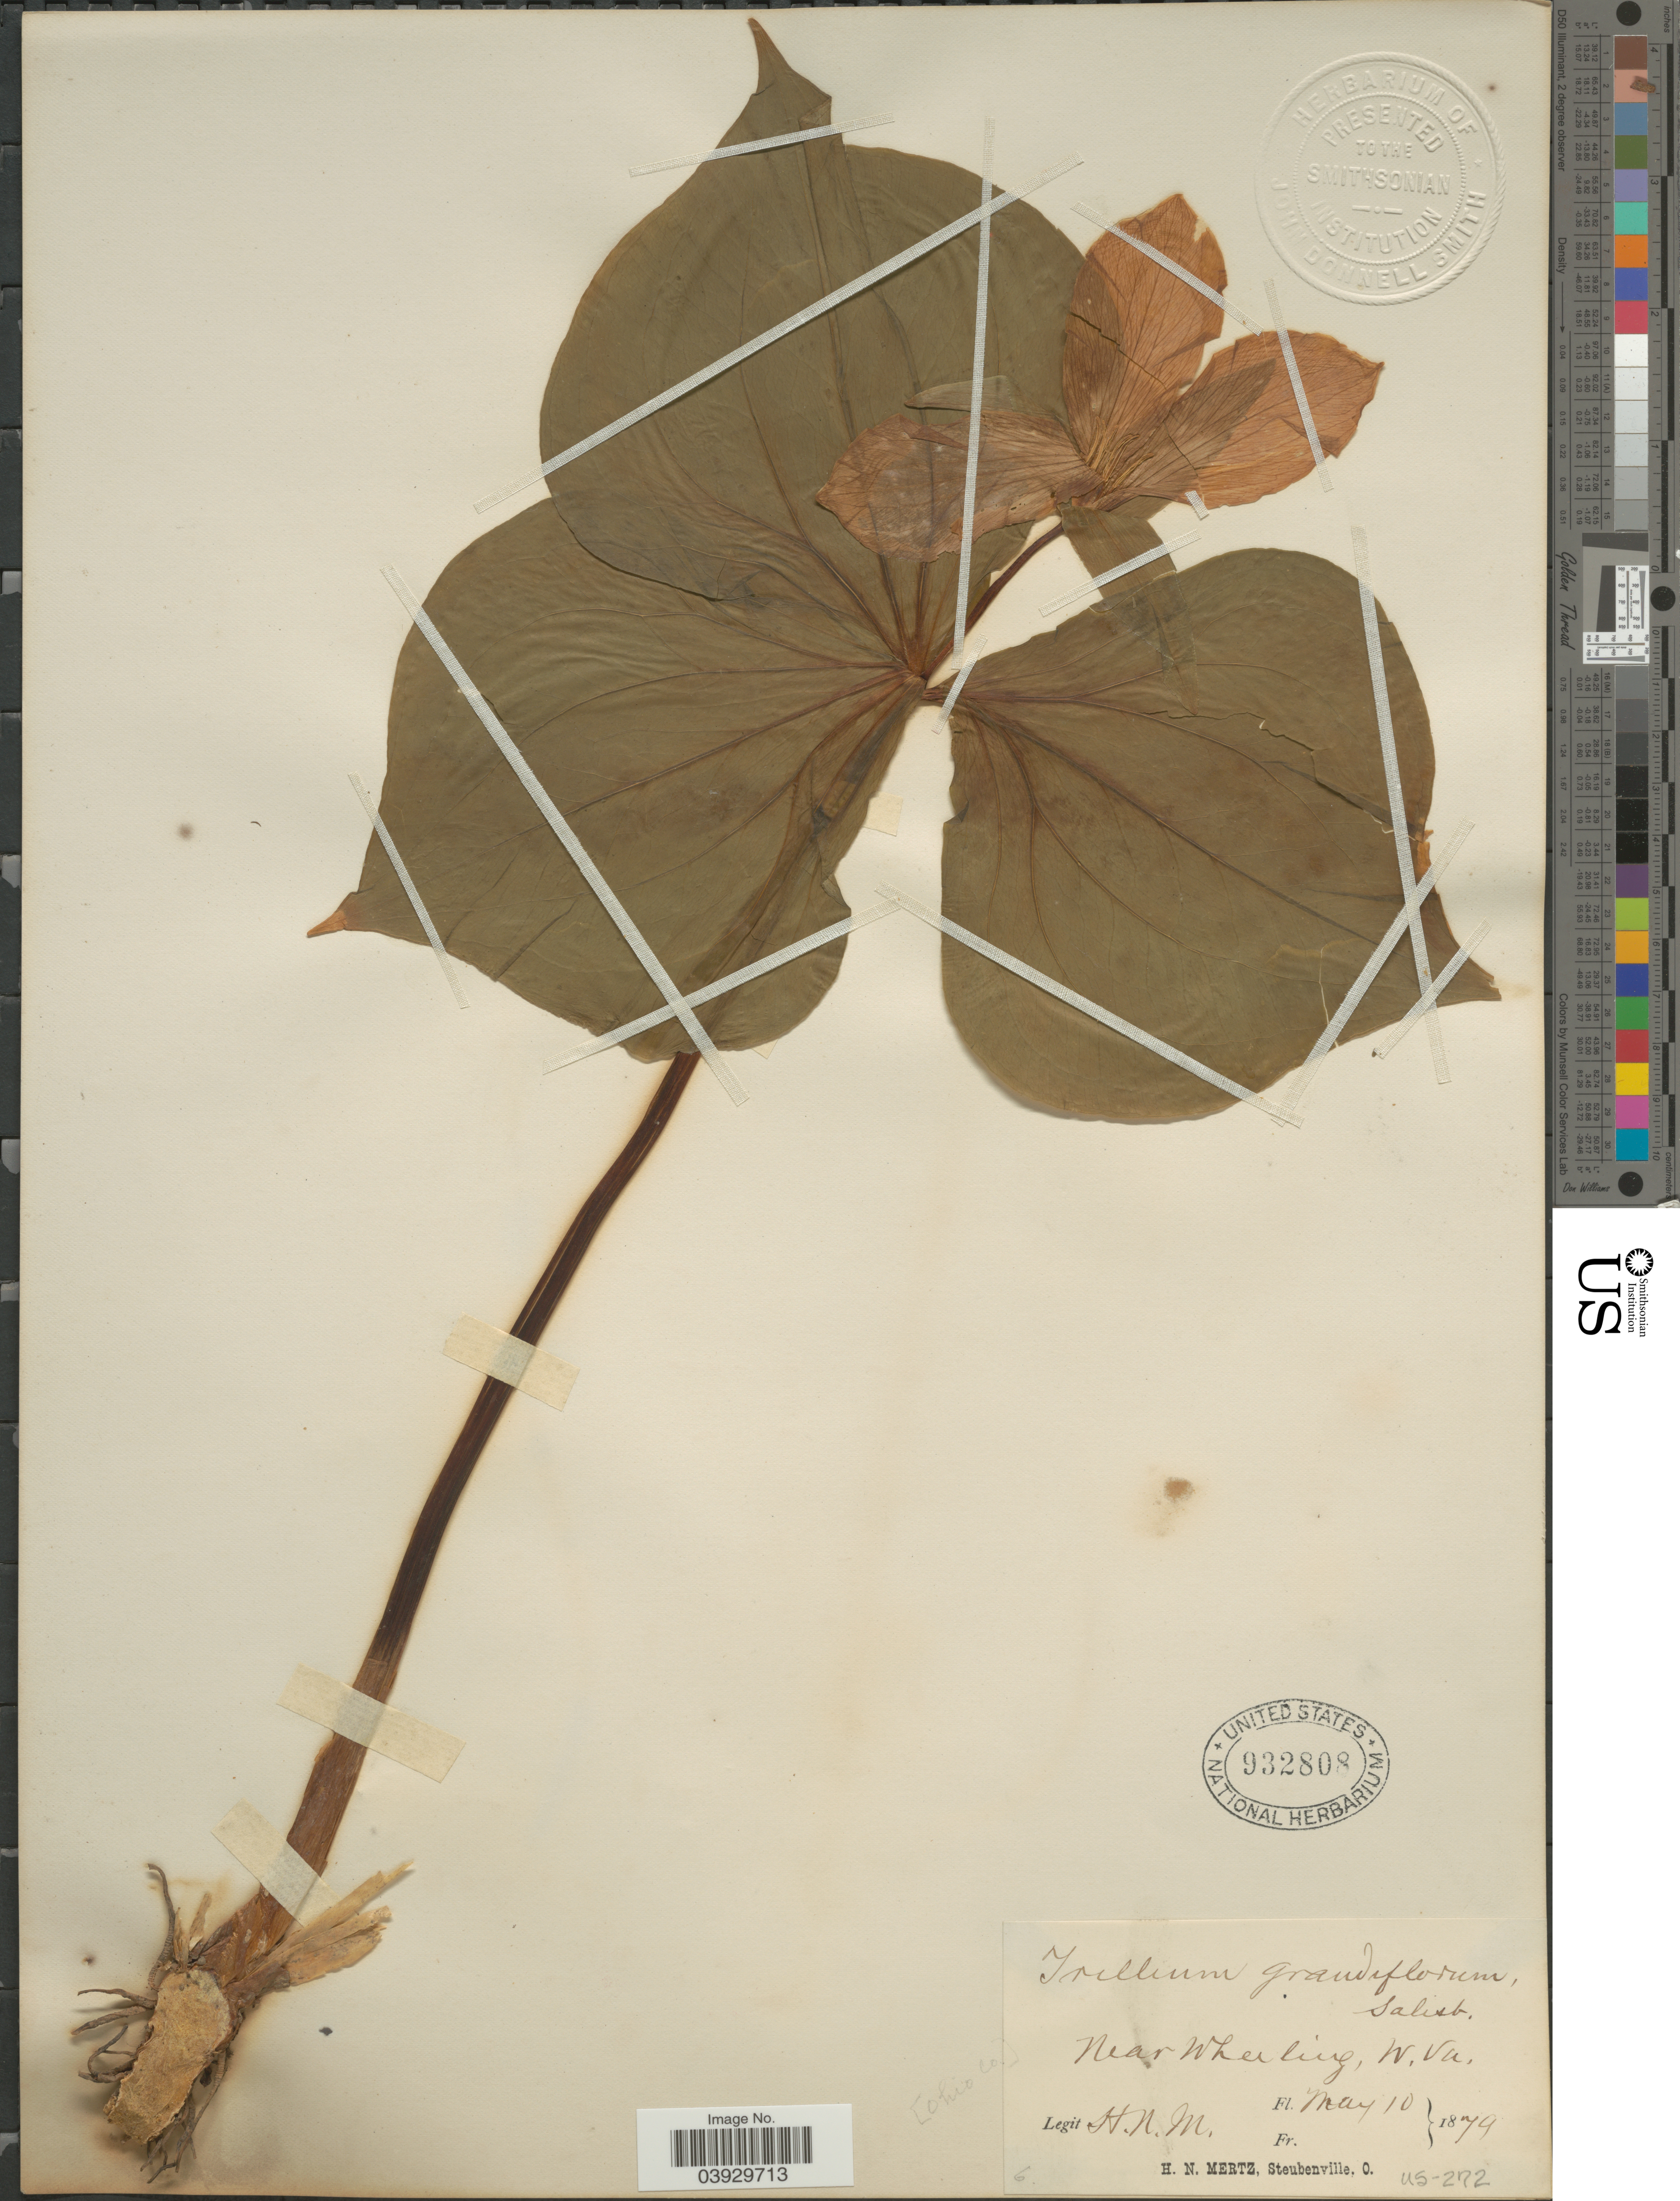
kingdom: Plantae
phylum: Tracheophyta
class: Liliopsida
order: Liliales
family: Melanthiaceae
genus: Trillium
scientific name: Trillium grandiflorum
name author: (Michx.) Salisb.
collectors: H. Mertz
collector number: US-272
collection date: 1879-05-10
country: United States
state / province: West Virginia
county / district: Ohio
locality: Ohio Co. Near Wheeling.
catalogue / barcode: US 932808